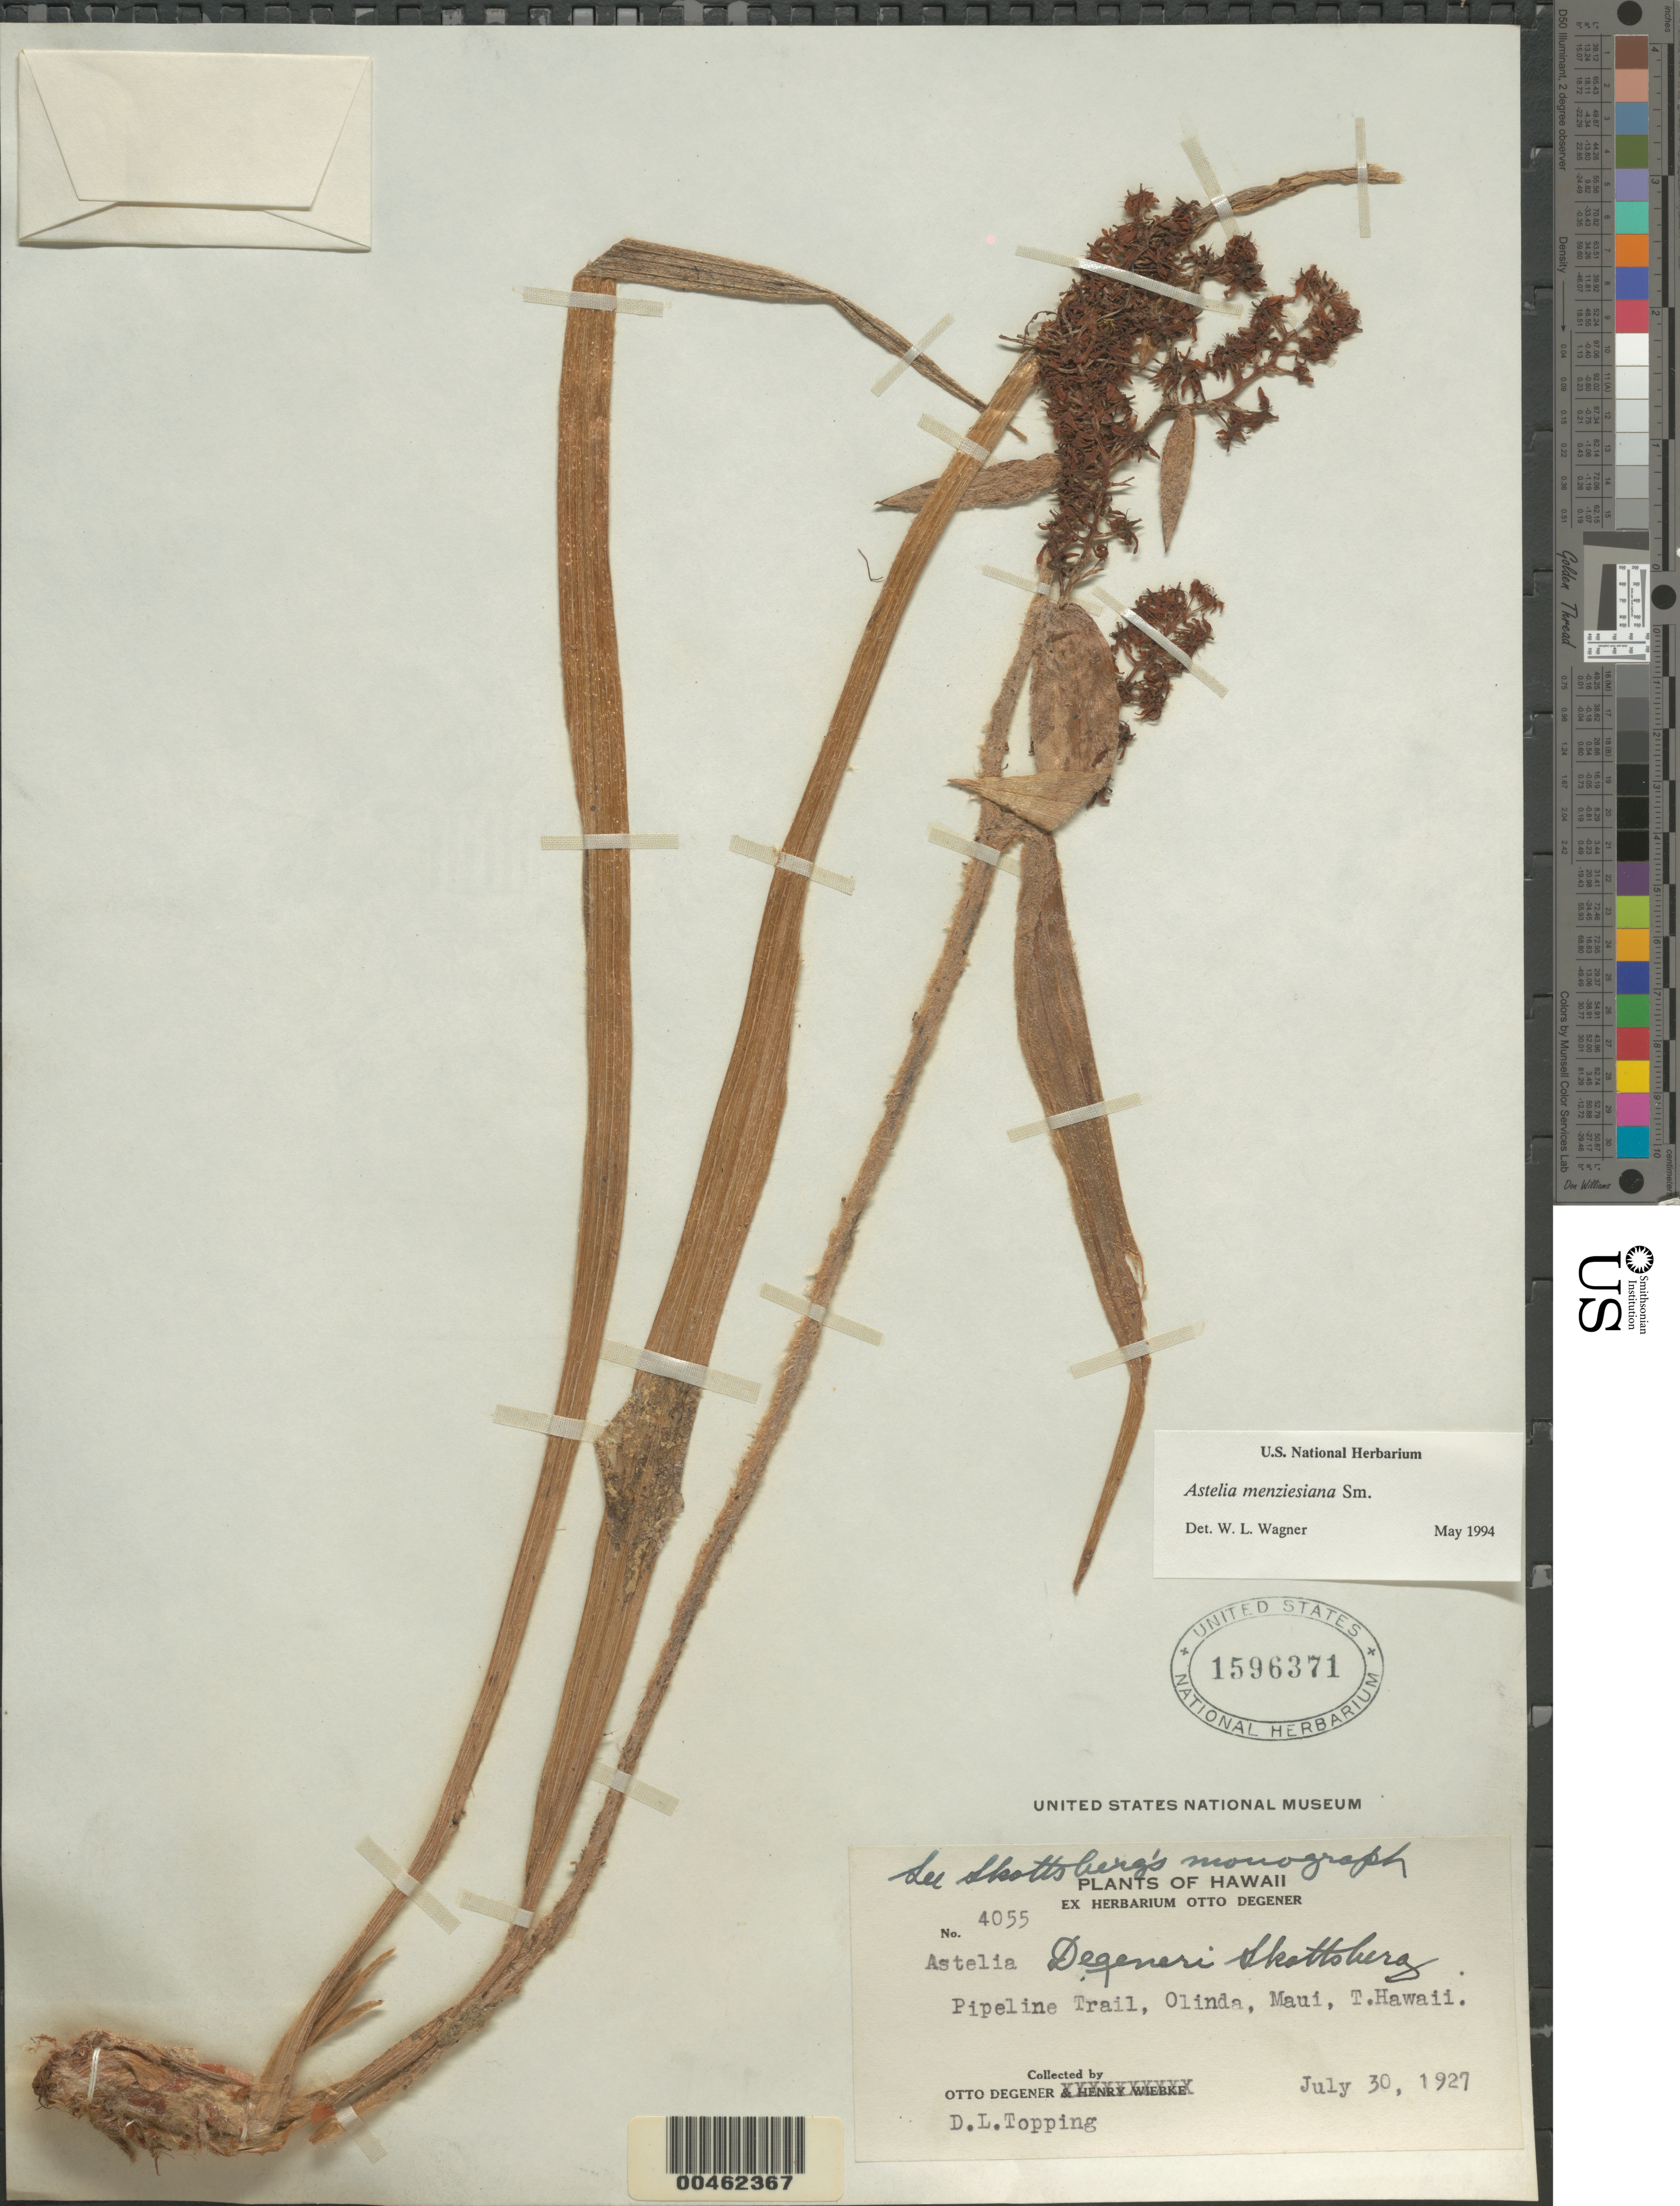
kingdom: Plantae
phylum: Tracheophyta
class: Liliopsida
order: Asparagales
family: Asteliaceae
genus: Astelia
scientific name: Astelia menziesiana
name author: Sm.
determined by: Wagner, W. L., (BOT), Smithsonian Institution - National Museum of Natural History (UNITED STATES)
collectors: O. Degener & D. L. Topping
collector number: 4055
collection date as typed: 30 Jul 1927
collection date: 1927-07-30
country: United States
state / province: Hawaii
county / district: Maui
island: Maui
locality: Pipeline Trail, Olinda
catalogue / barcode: US 1596371